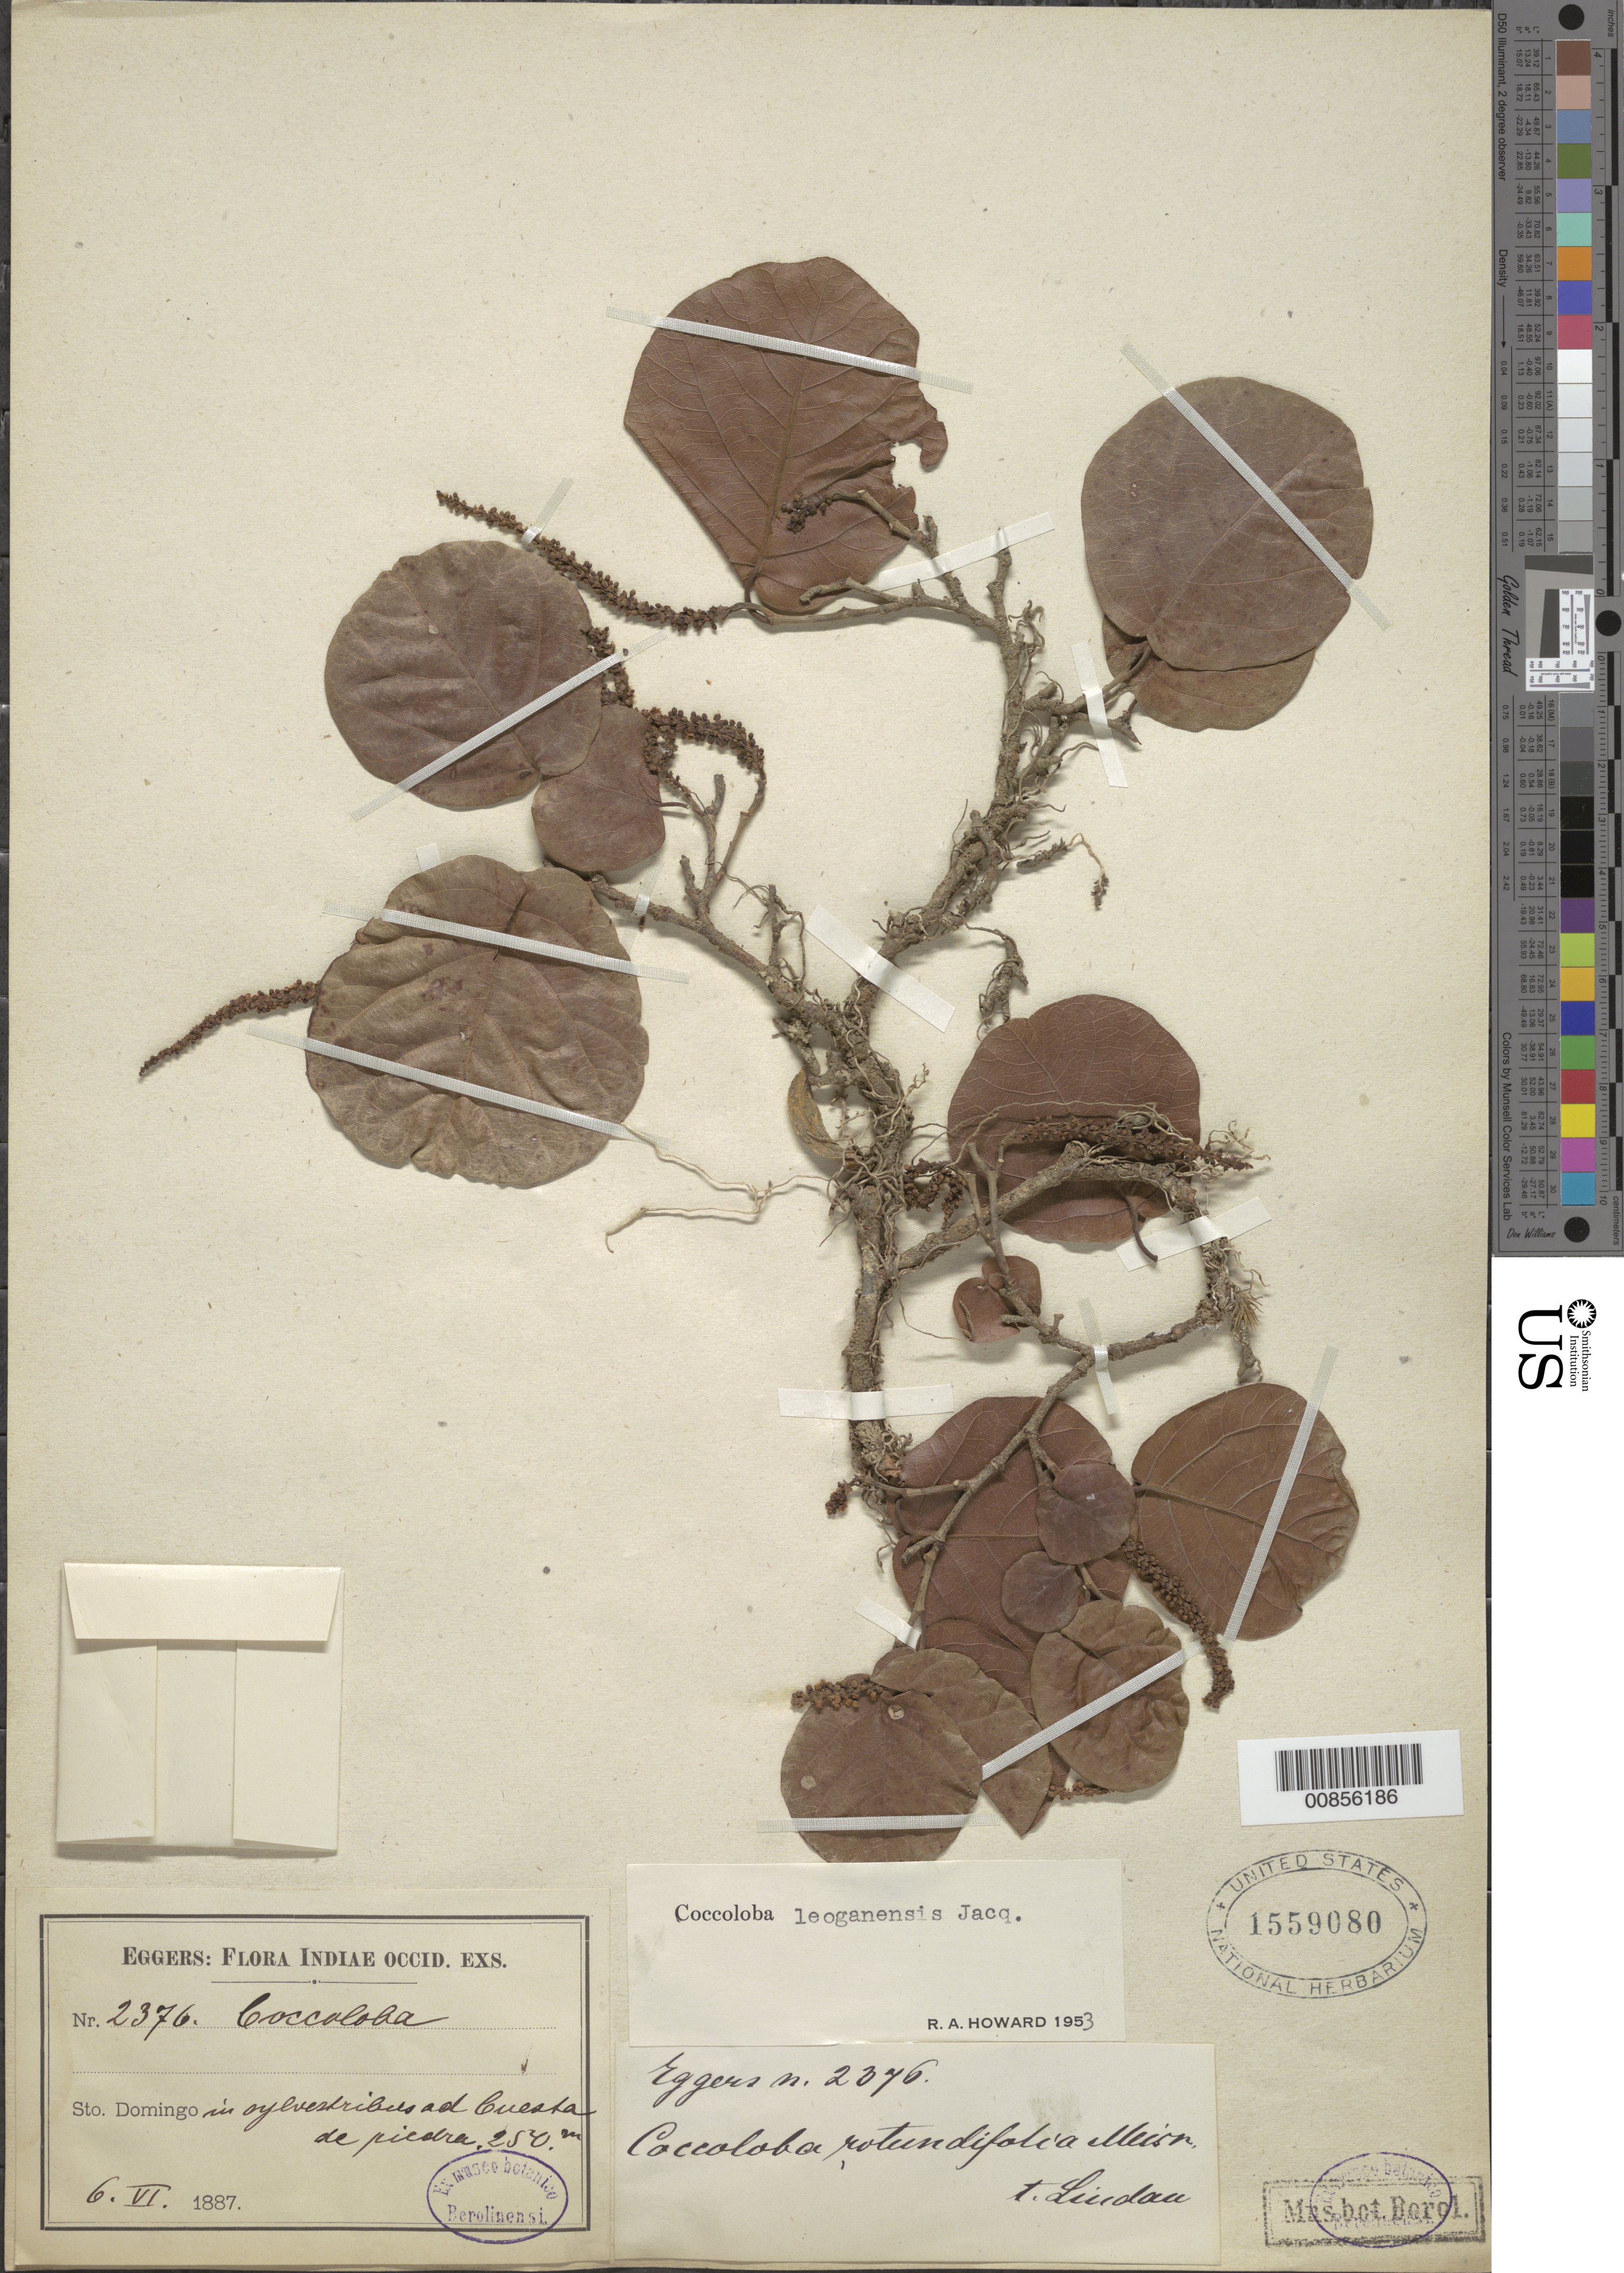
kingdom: Plantae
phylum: Tracheophyta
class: Magnoliopsida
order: Caryophyllales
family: Polygonaceae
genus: Coccoloba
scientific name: Coccoloba leoganensis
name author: Jacq.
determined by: Howard, R. A.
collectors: H. F. A. von Eggers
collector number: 2376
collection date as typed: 06 Jun 1887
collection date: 1887-06-06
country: Dominican Republic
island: Hispaniola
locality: Ad Cuesta de Piedra.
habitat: In sylvestrubus.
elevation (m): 250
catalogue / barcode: US 1559080